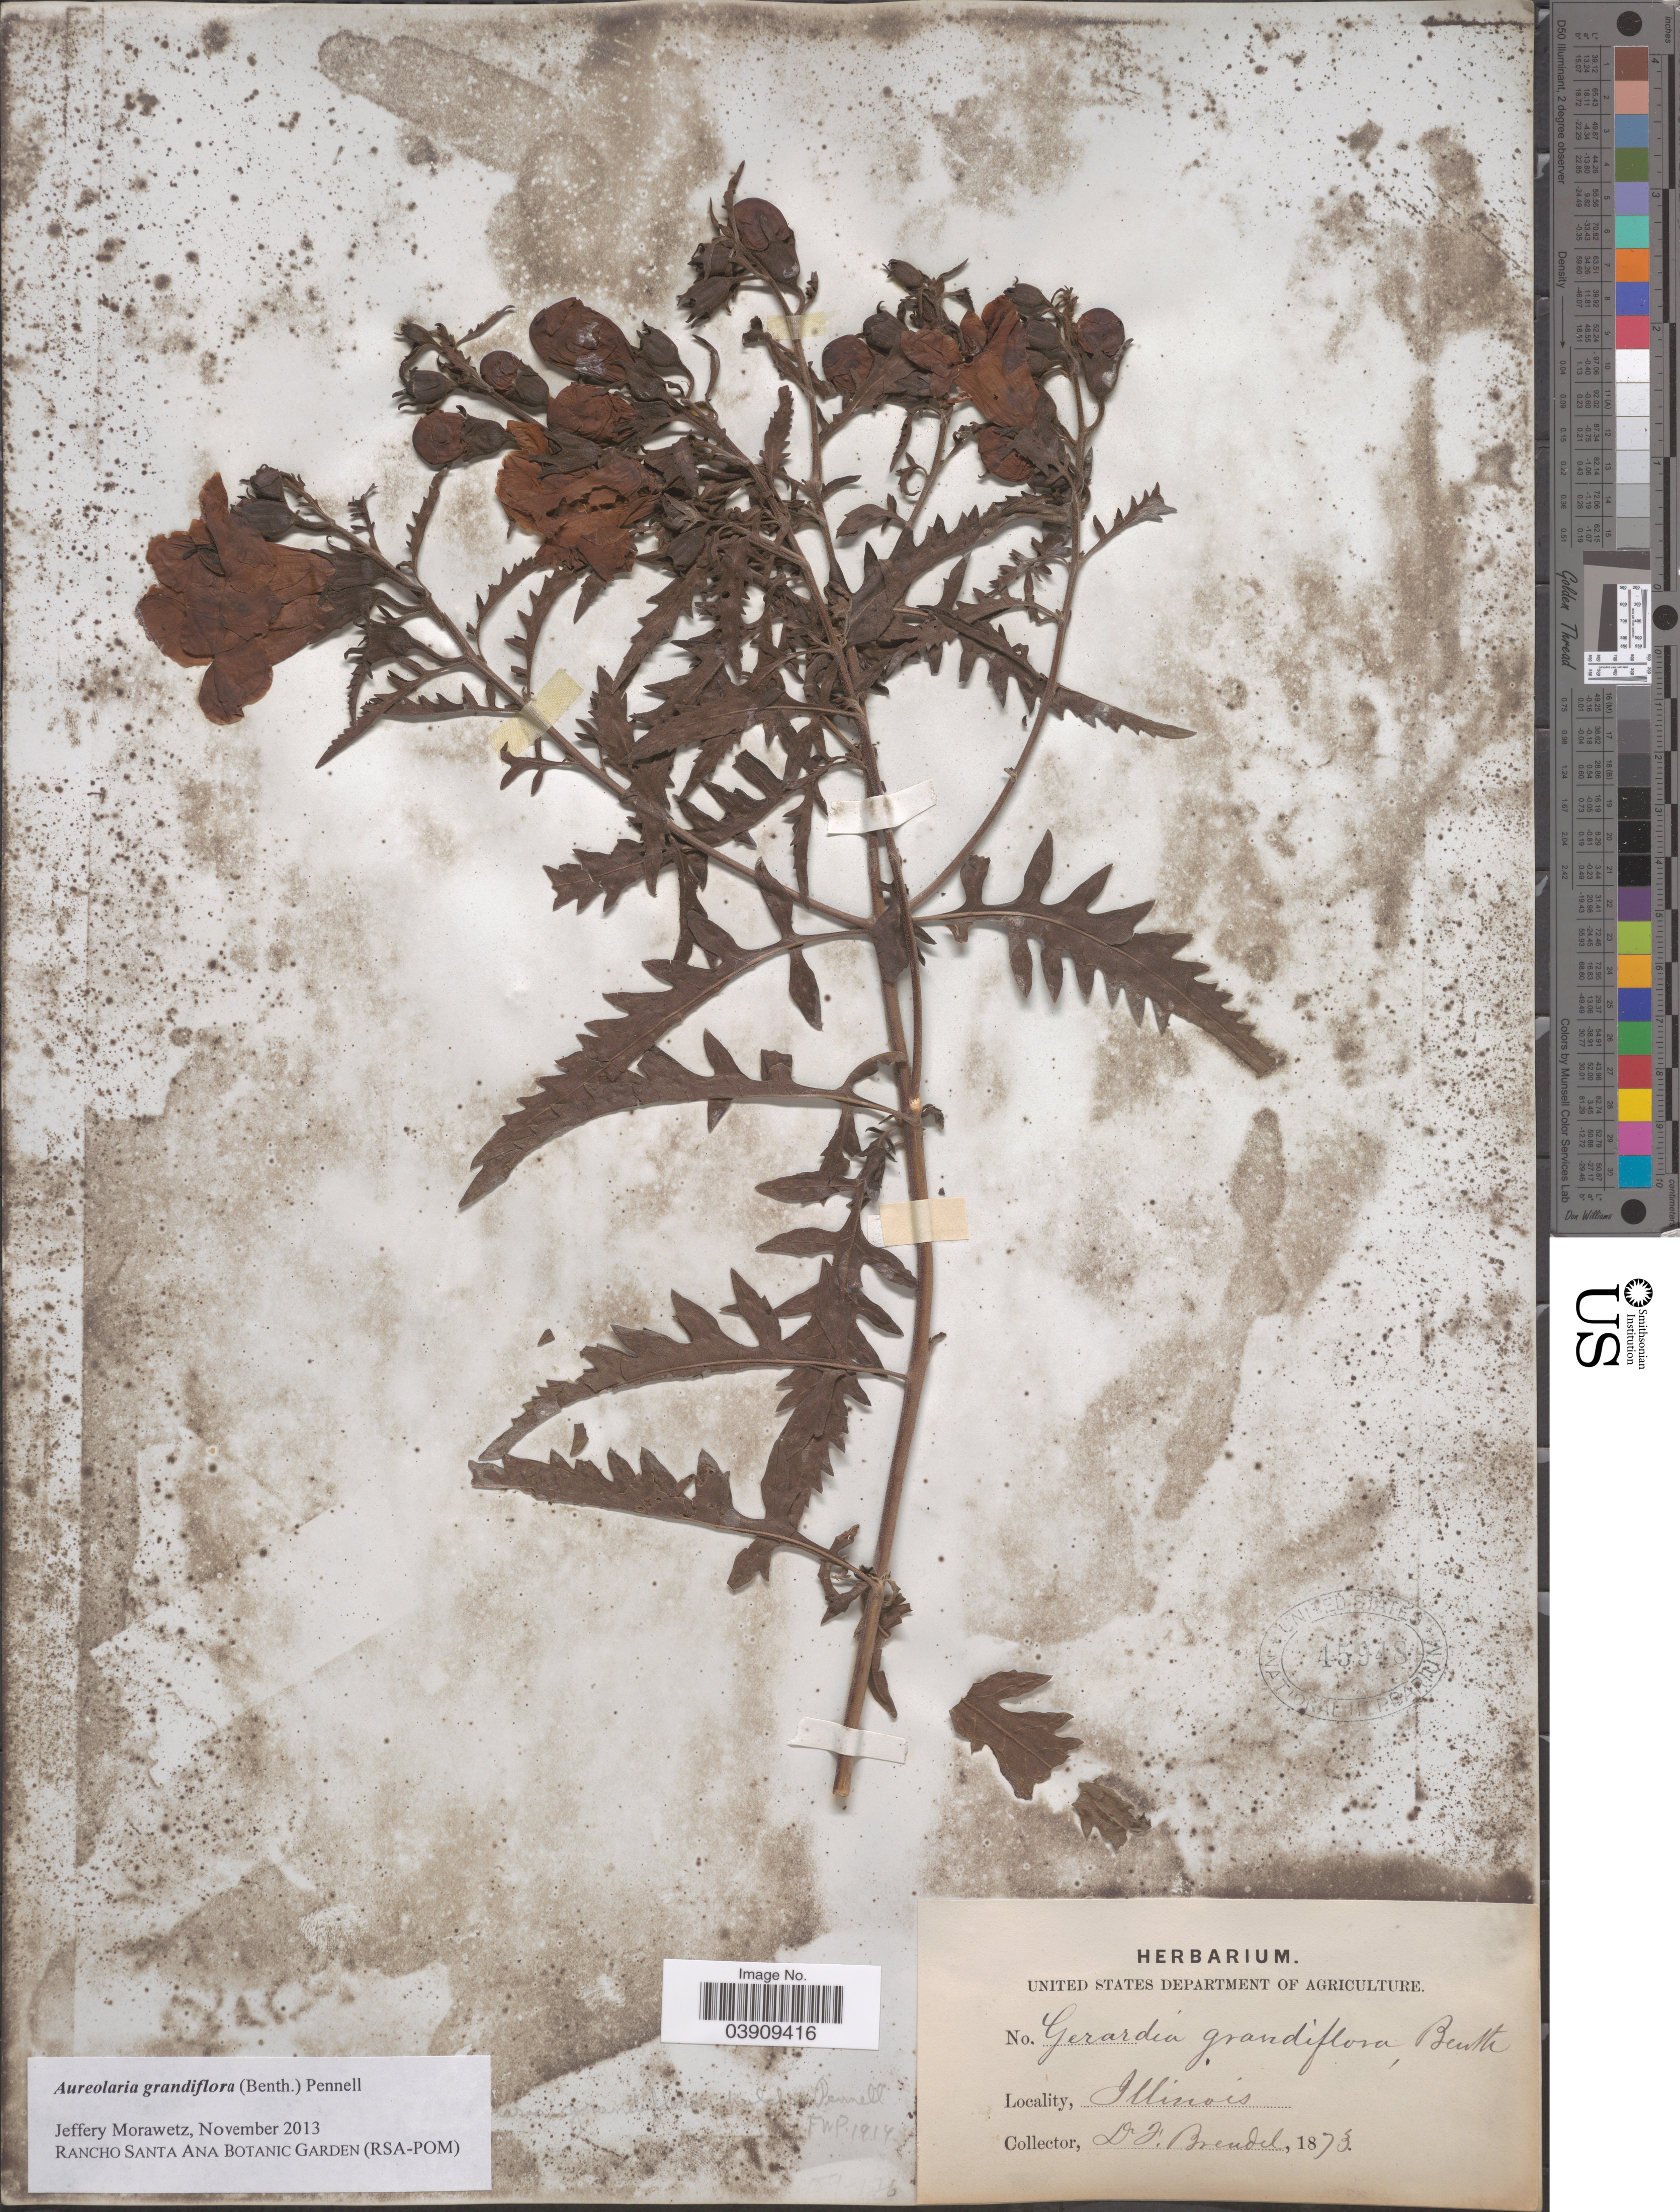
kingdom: Plantae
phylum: Tracheophyta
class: Magnoliopsida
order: Lamiales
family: Orobanchaceae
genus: Aureolaria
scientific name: Aureolaria grandiflora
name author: (Benth.) Pennell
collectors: F. Brendel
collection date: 1873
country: United States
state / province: Illinois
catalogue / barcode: US 45948